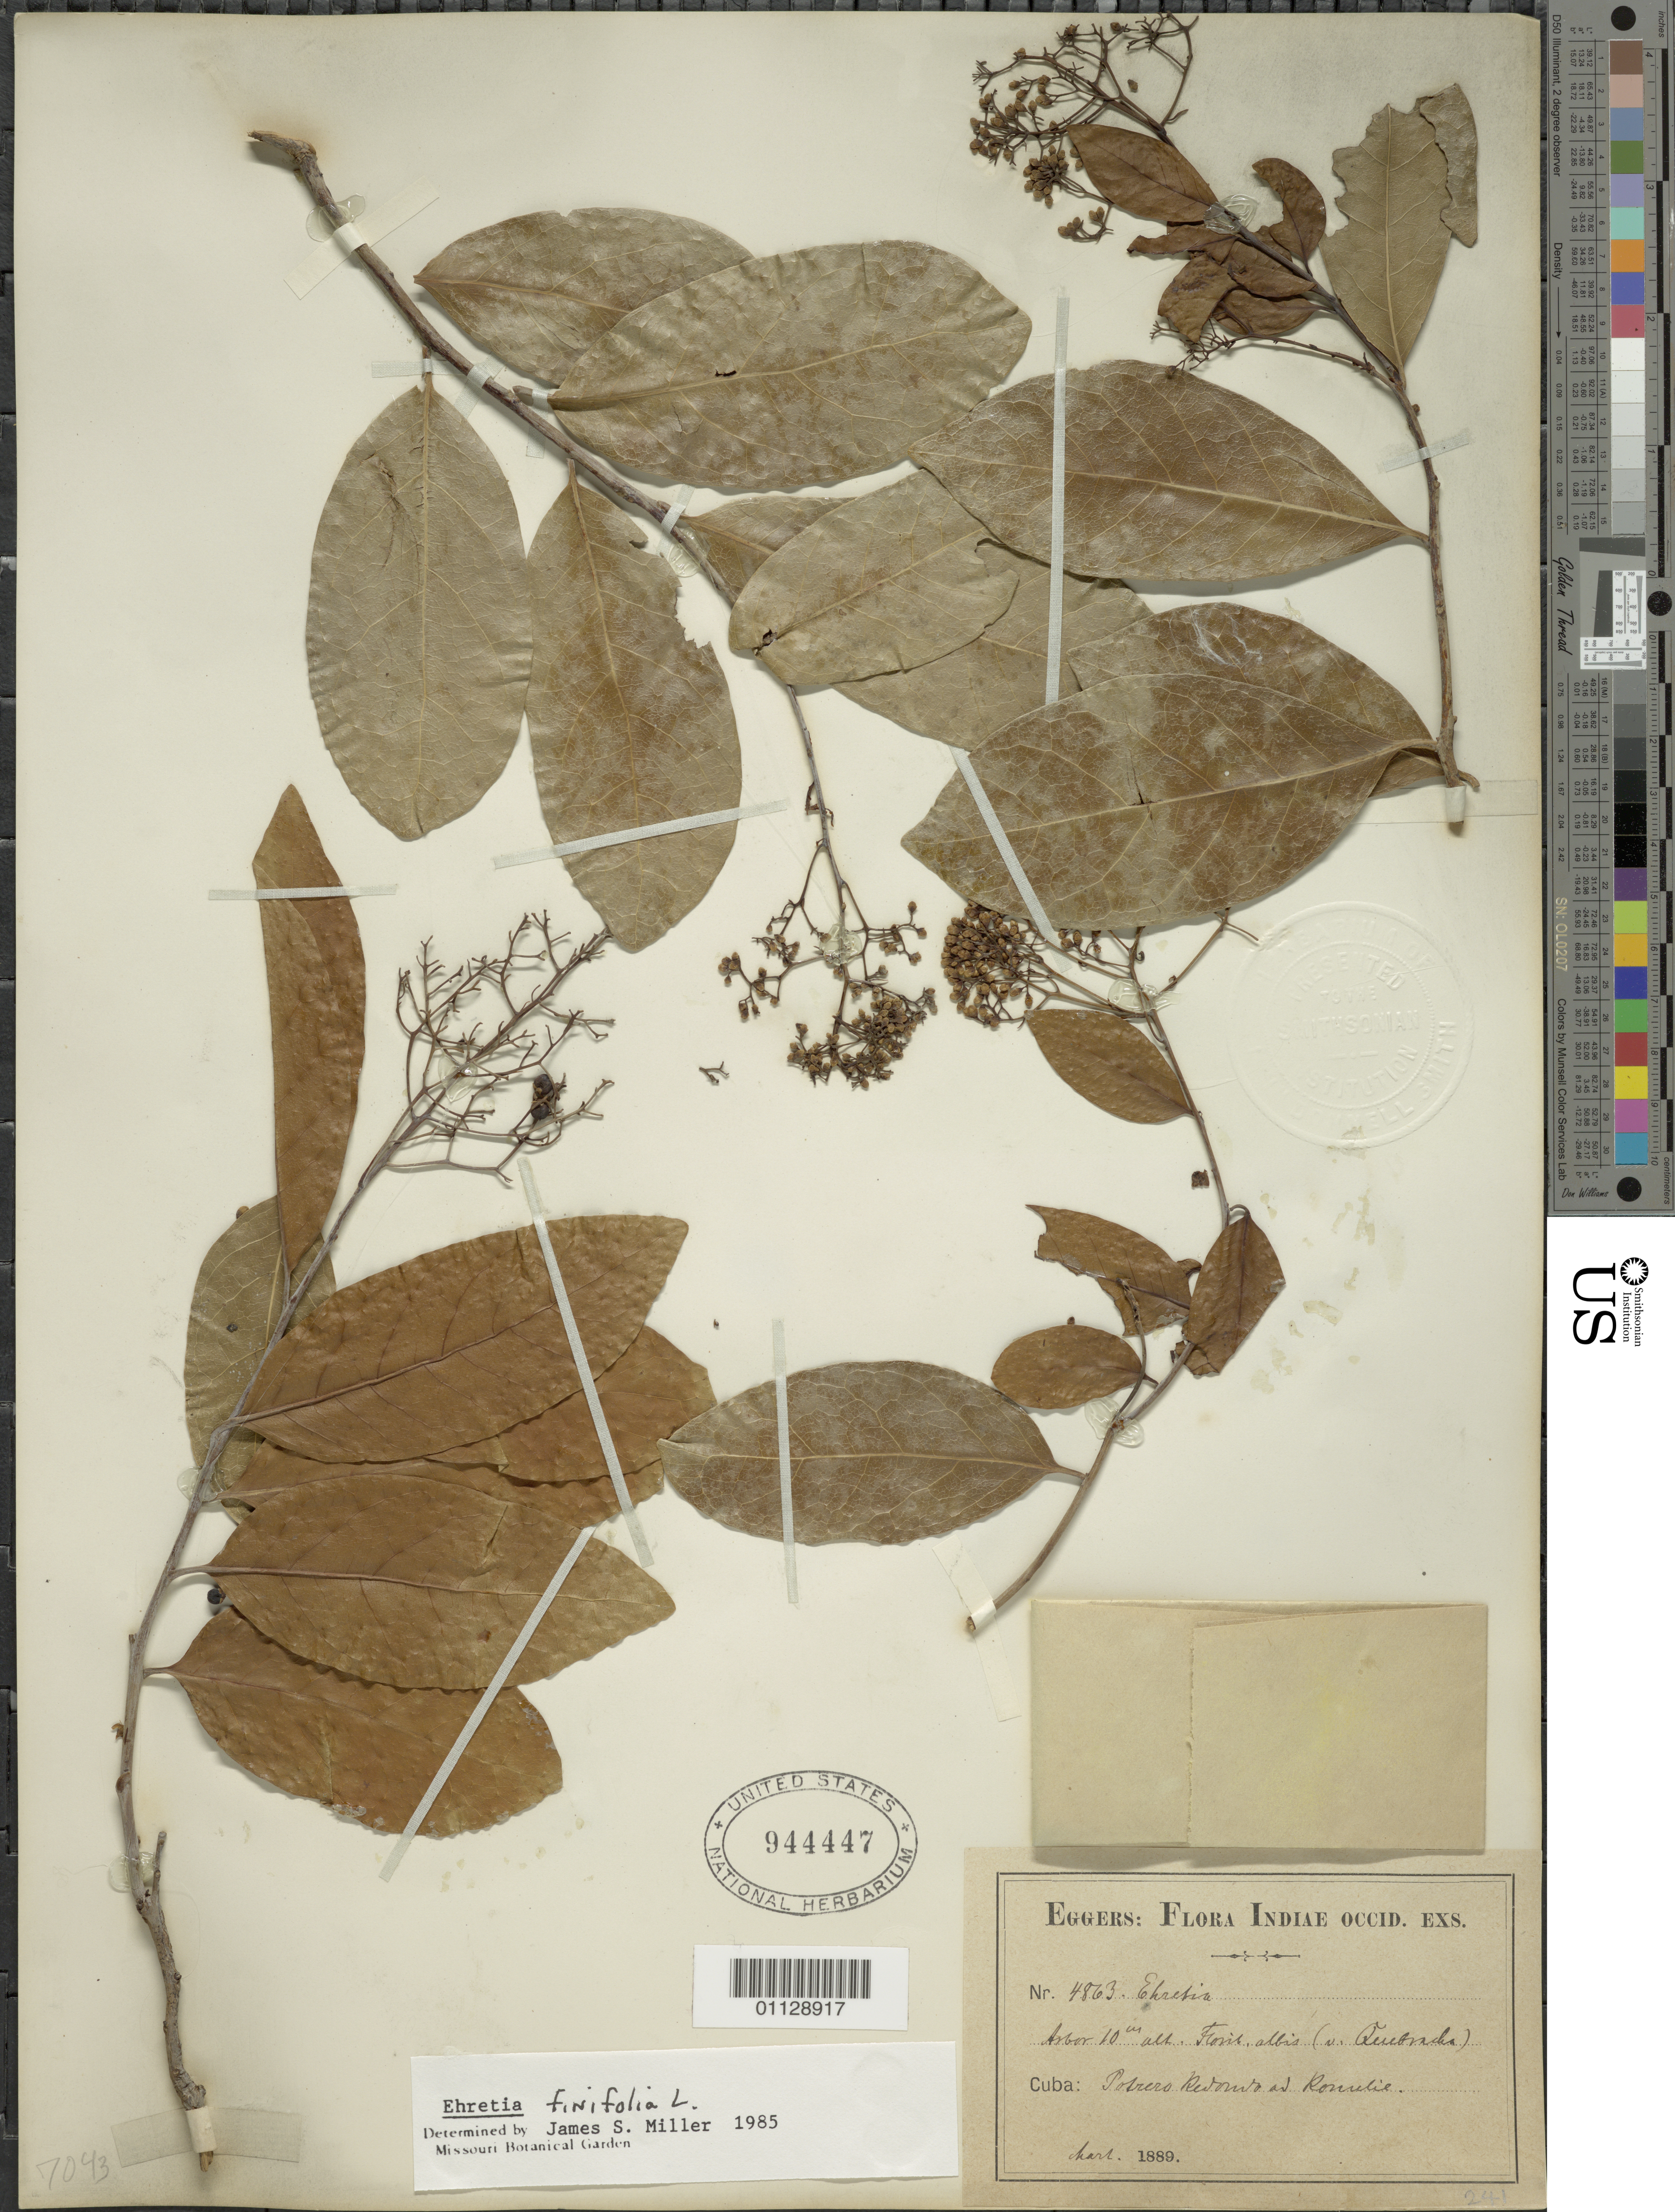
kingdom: Plantae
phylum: Tracheophyta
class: Magnoliopsida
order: Boraginales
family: Ehretiaceae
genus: Ehretia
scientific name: Ehretia tinifolia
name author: L.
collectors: -. Eggers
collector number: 4863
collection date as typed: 1889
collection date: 1889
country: Cuba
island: Cuba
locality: Padrero Redomto au Romulie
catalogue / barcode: US 944447